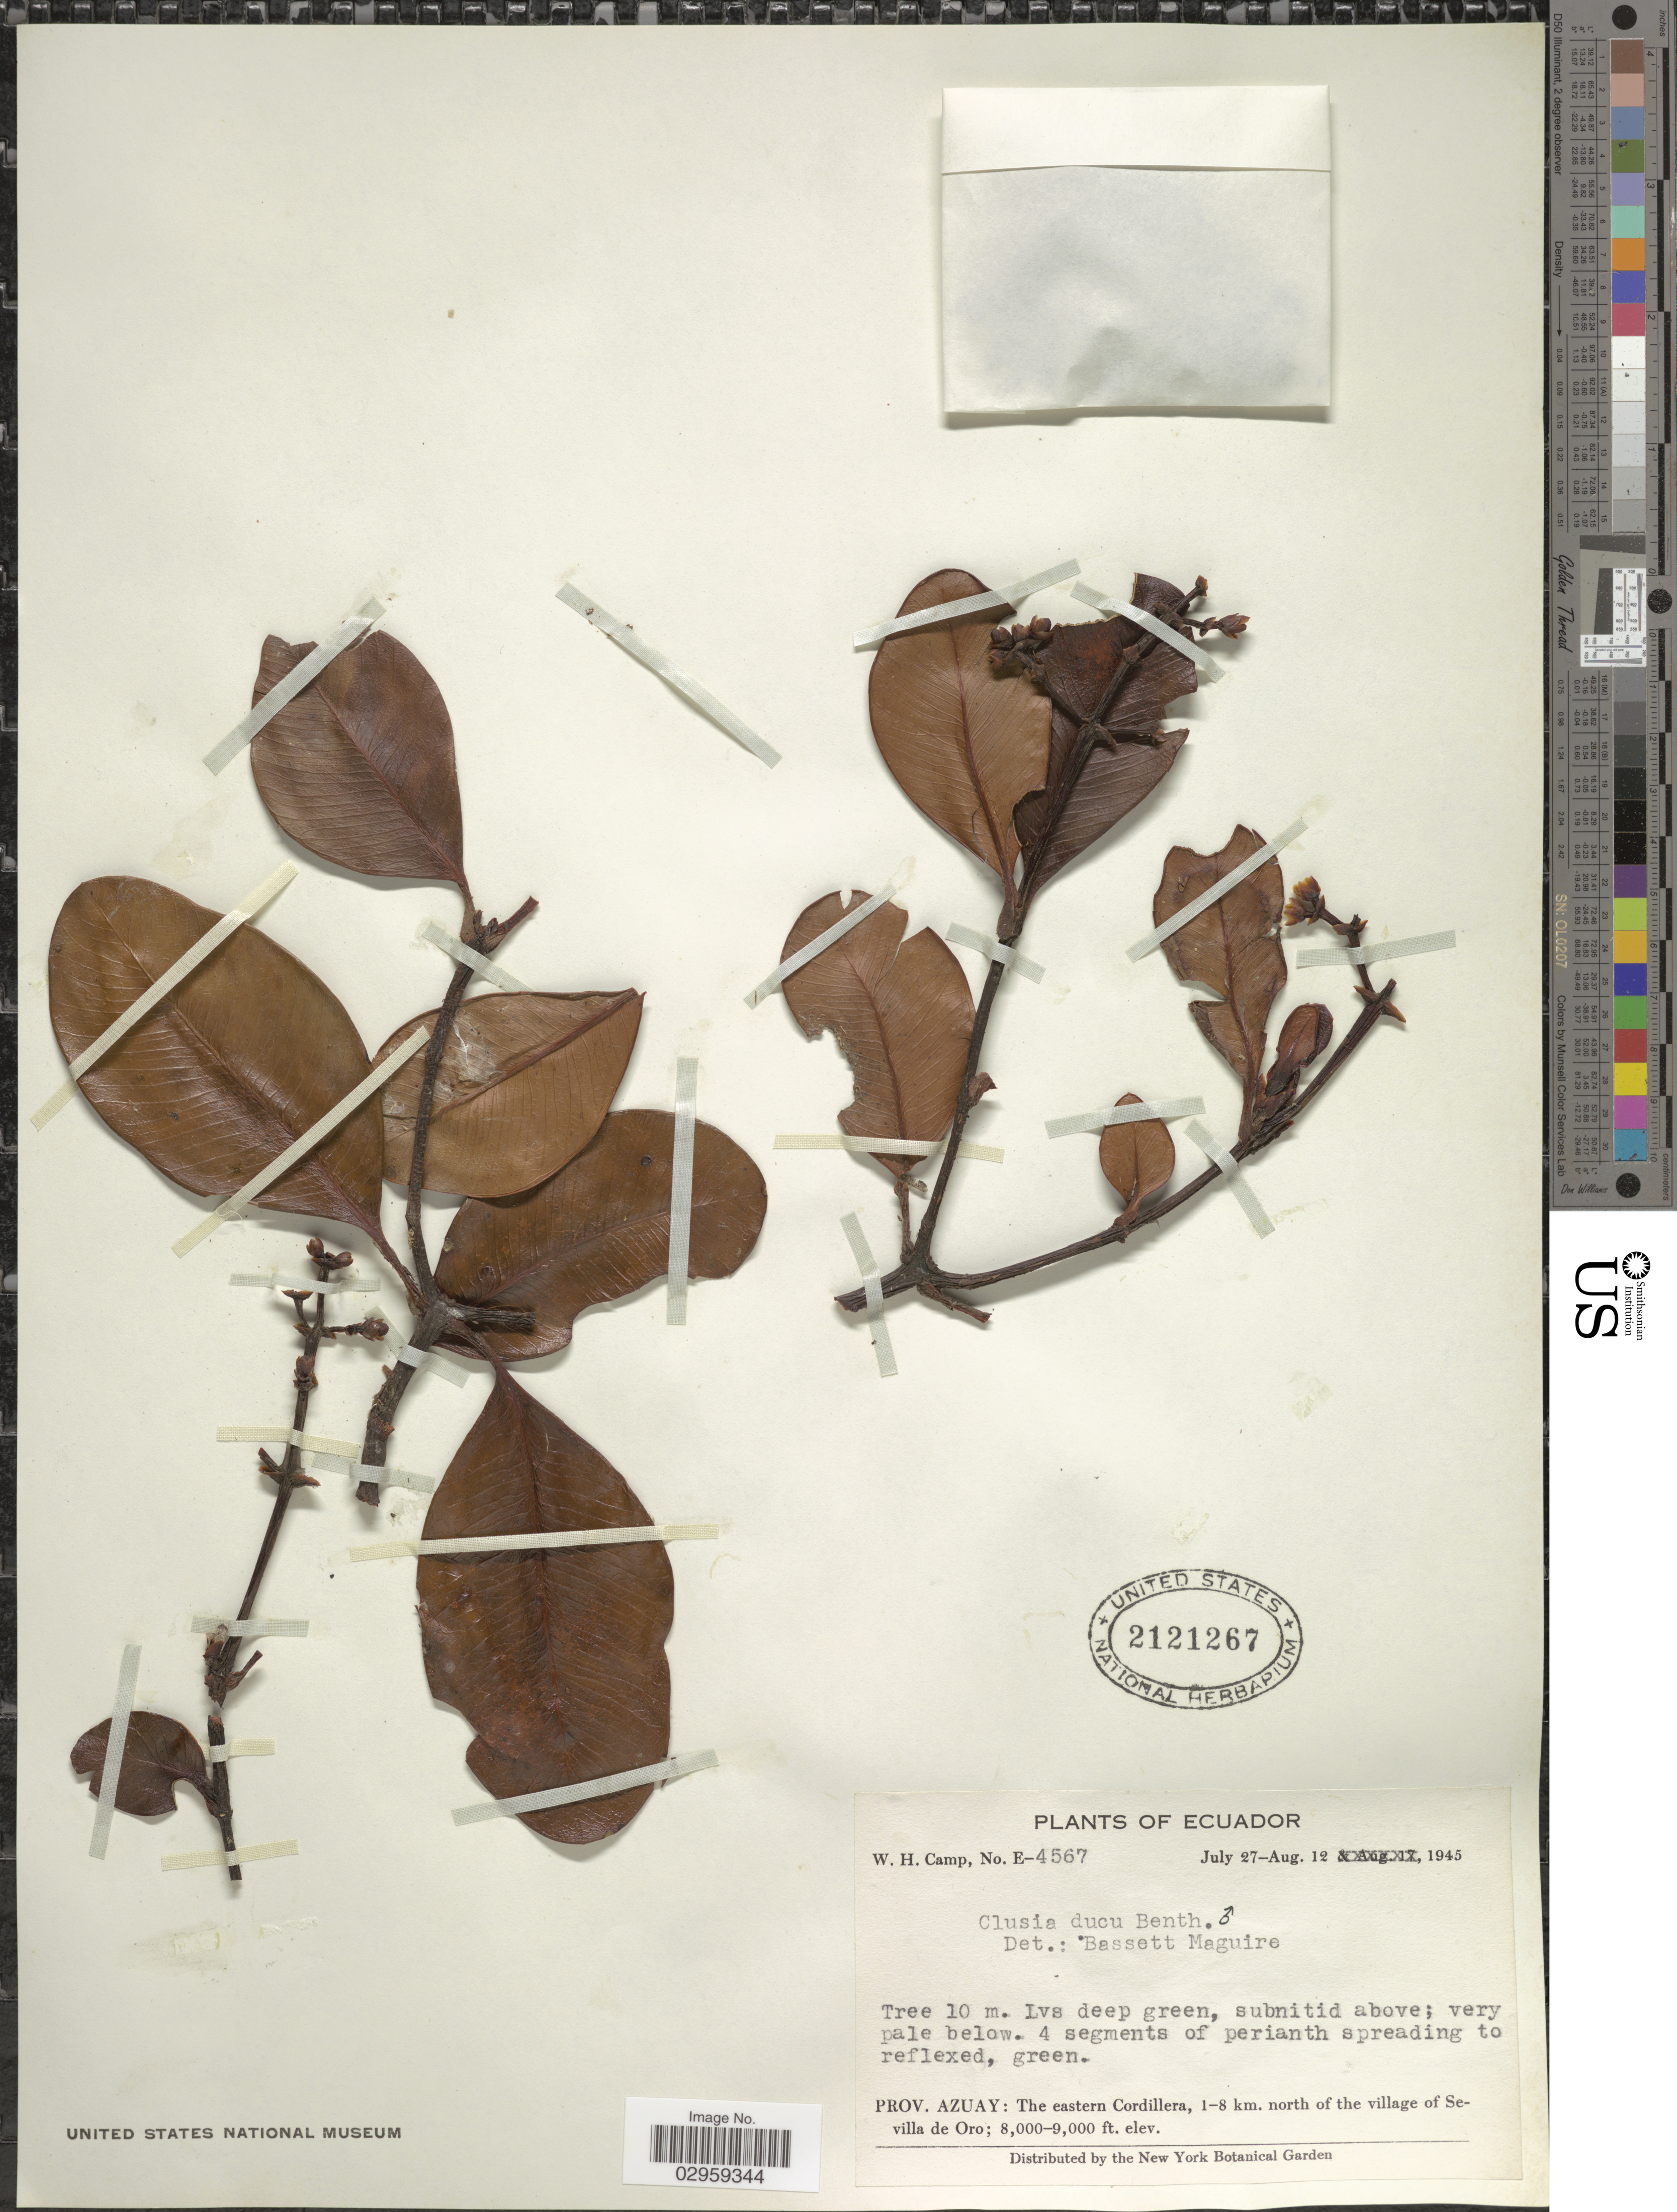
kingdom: Plantae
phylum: Tracheophyta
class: Magnoliopsida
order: Malpighiales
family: Clusiaceae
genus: Clusia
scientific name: Clusia ducu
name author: Benth.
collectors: W. H. Camp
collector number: E-4567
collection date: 1945-07-27/1945-08-12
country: Ecuador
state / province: Azuay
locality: The eastern Cordillera, 1-8 km. north of the village of Sevilla de Oro.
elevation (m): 2438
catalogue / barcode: US 2121267